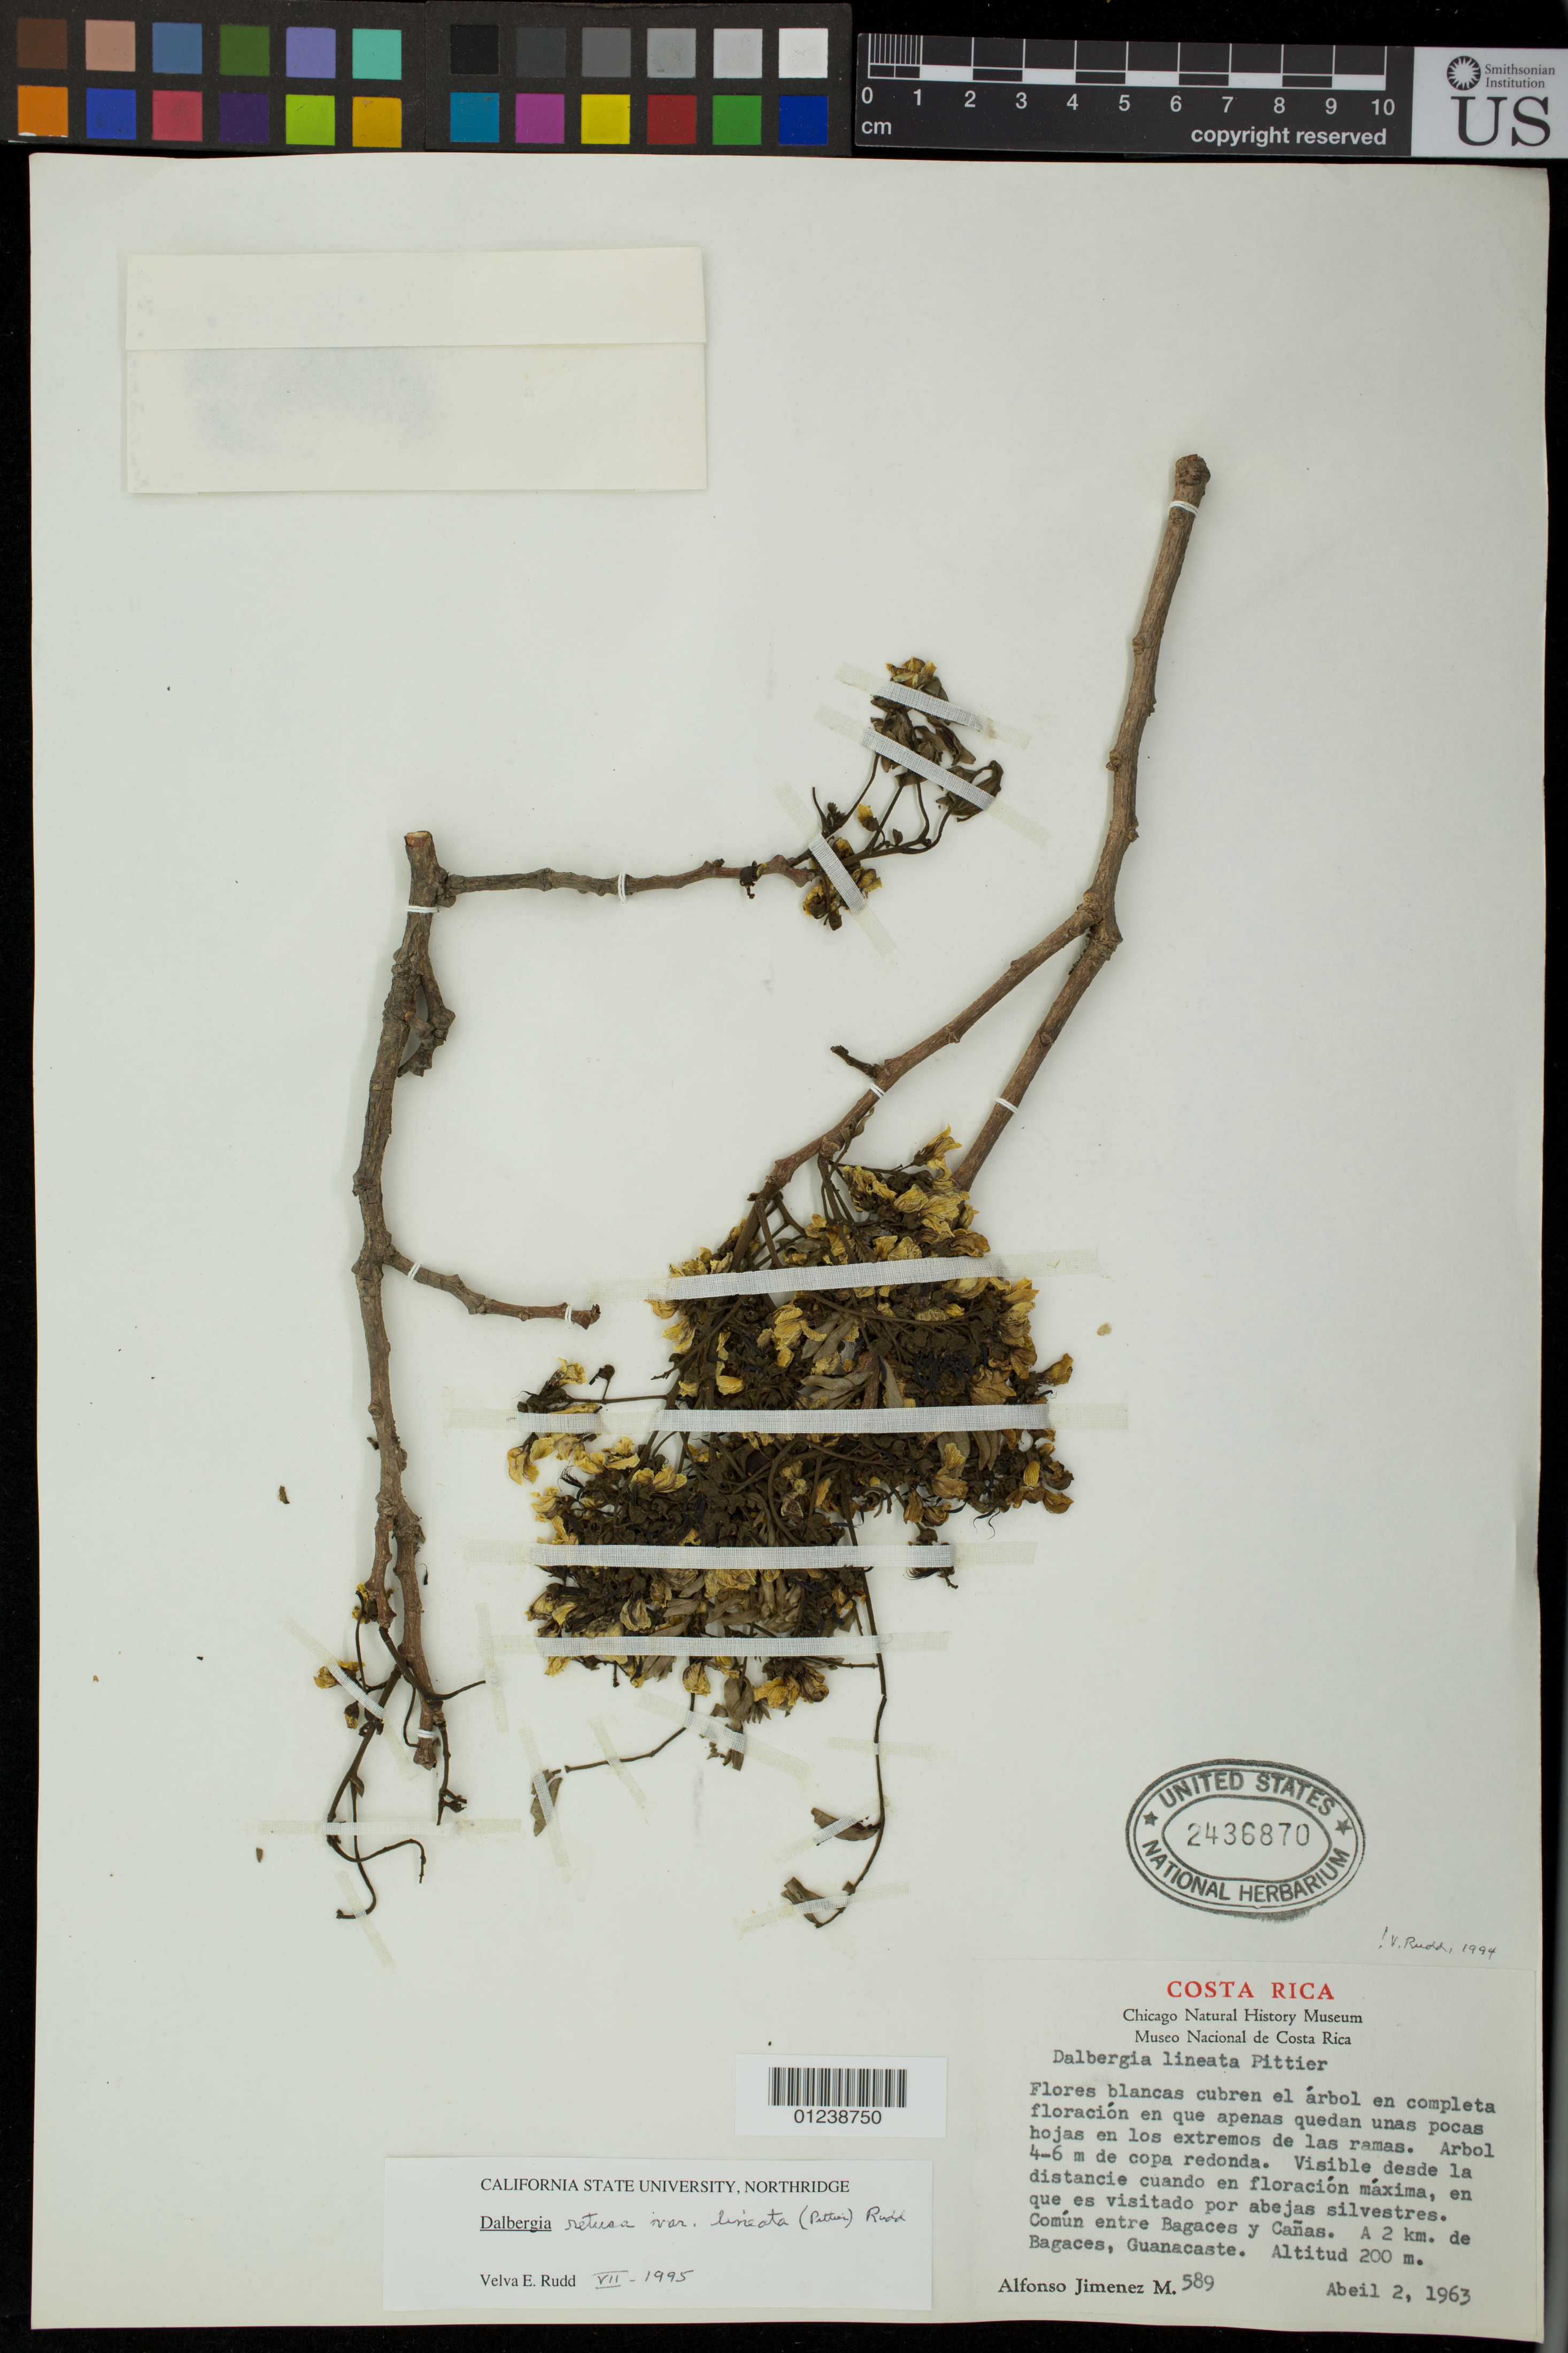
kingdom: Plantae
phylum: Tracheophyta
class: Magnoliopsida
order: Fabales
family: Fabaceae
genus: Dalbergia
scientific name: Dalbergia retusa var. lineata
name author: (Pittier) Rudd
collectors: A. Jiménez M.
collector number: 589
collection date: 1963-04-02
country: Costa Rica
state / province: Guanacaste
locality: Comun entre Bagaces y Canas. A 2 km. de Bagaces, Guanacaste.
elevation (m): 200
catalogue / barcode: US 2436870